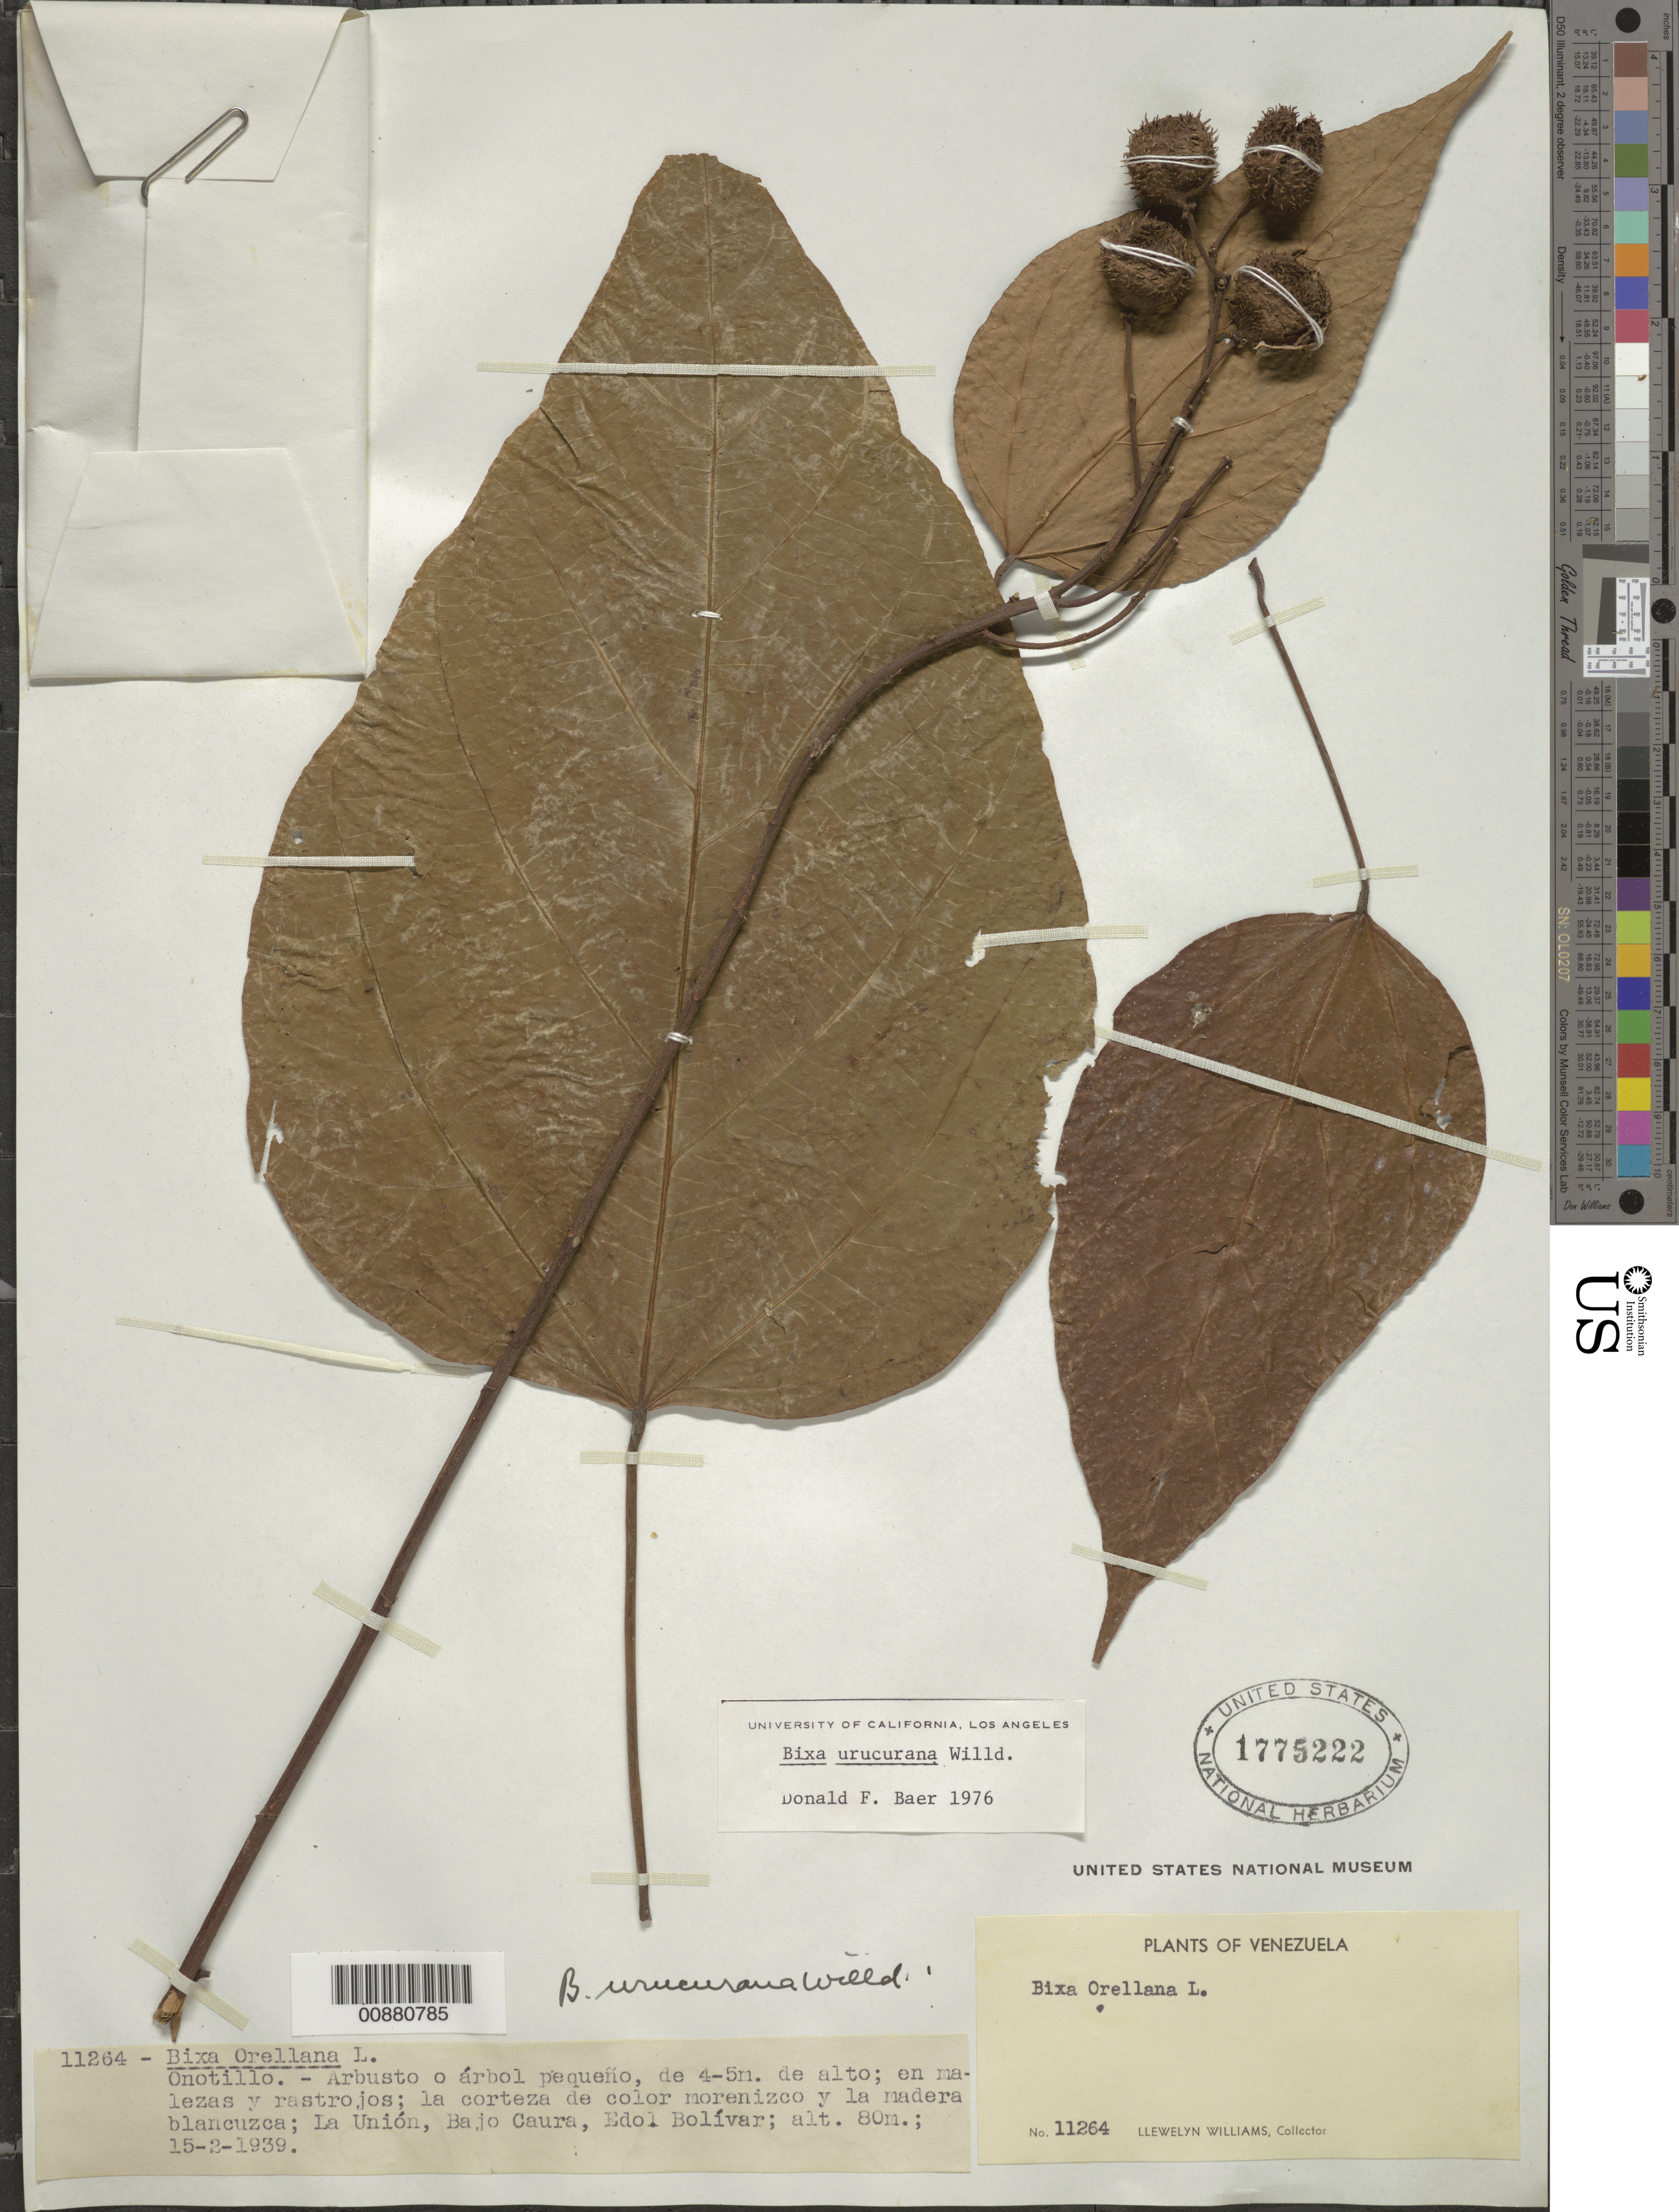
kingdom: Plantae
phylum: Tracheophyta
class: Magnoliopsida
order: Malvales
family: Bixaceae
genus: Bixa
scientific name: Bixa urucurana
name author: Willd.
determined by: Baer, D. F.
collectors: Ll. Williams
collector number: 11264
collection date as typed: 15-Feb-39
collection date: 1939-02-15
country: Venezuela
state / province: Bolívar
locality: La Unión, Bajo Caura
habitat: Malezas y rastrojos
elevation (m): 80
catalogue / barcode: US 1775222